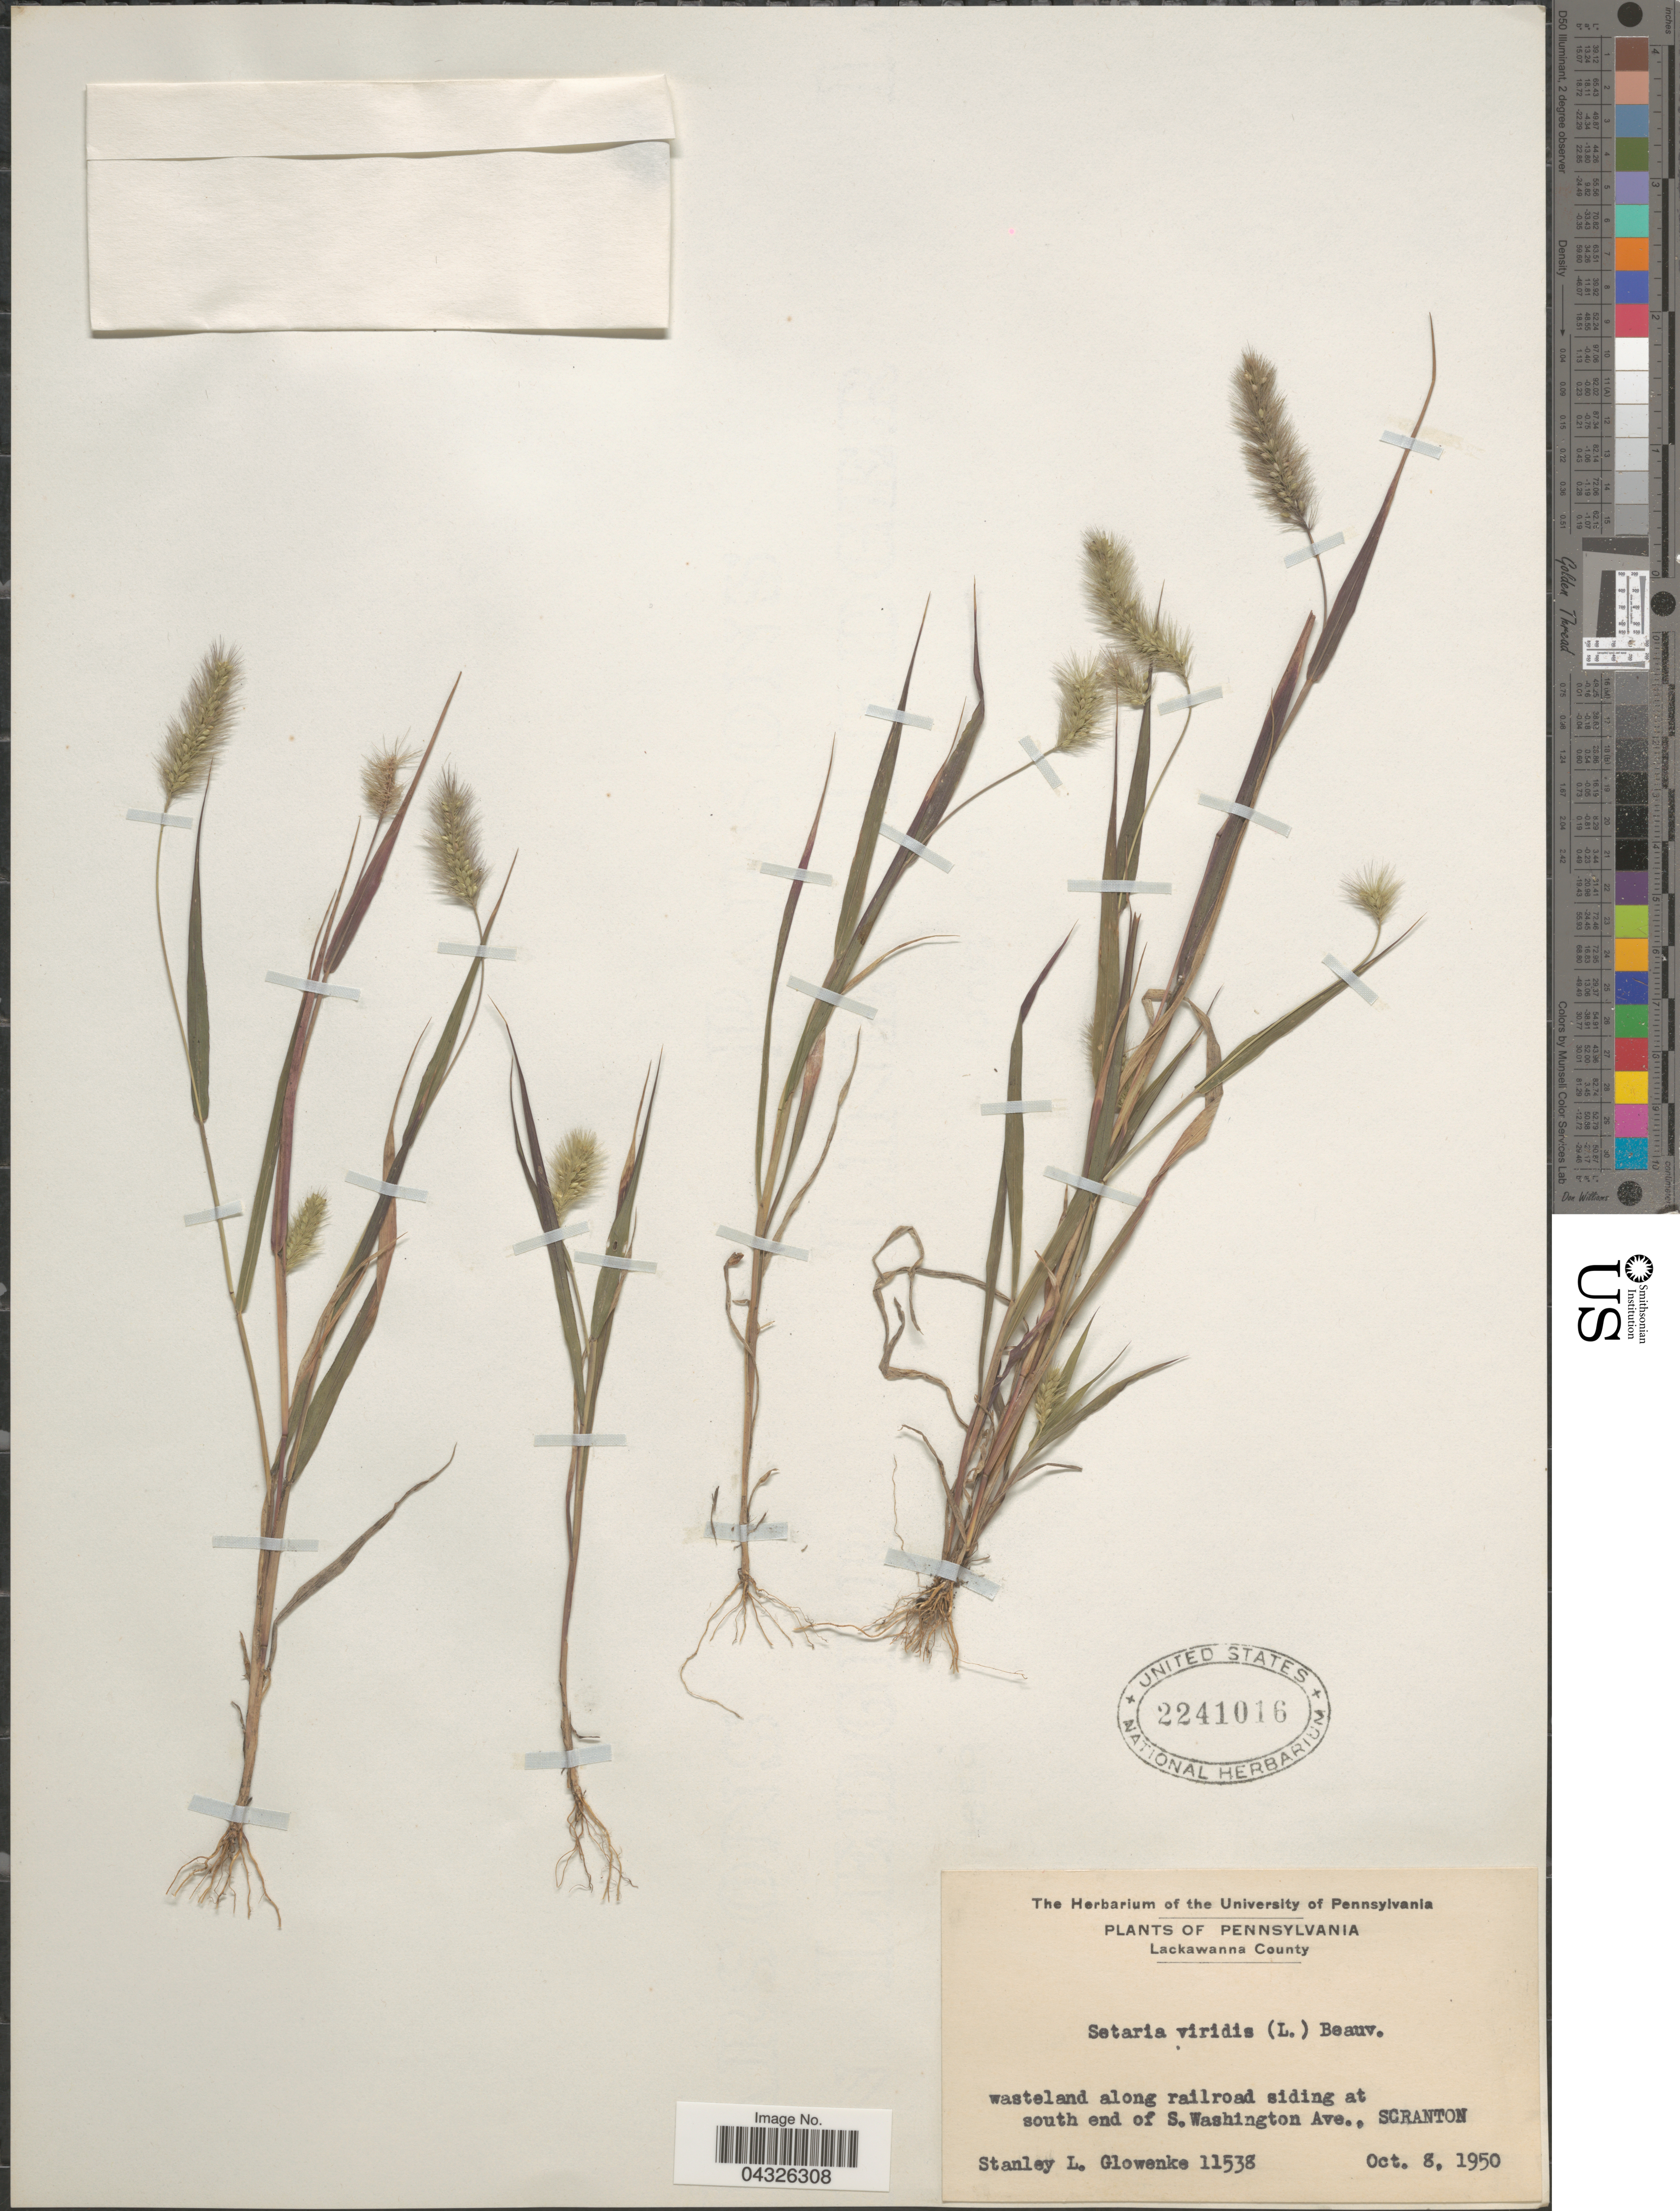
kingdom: Plantae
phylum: Tracheophyta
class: Liliopsida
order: Poales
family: Poaceae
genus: Setaria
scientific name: Setaria viridis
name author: (L.) P. Beauv.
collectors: S. Glowenke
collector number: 11538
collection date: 1950-10-08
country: United States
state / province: Pennsylvania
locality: Lackawanna County. Wasteland along railroad siding at south end of S. Washington, Ave., Scranton.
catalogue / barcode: US 2241016